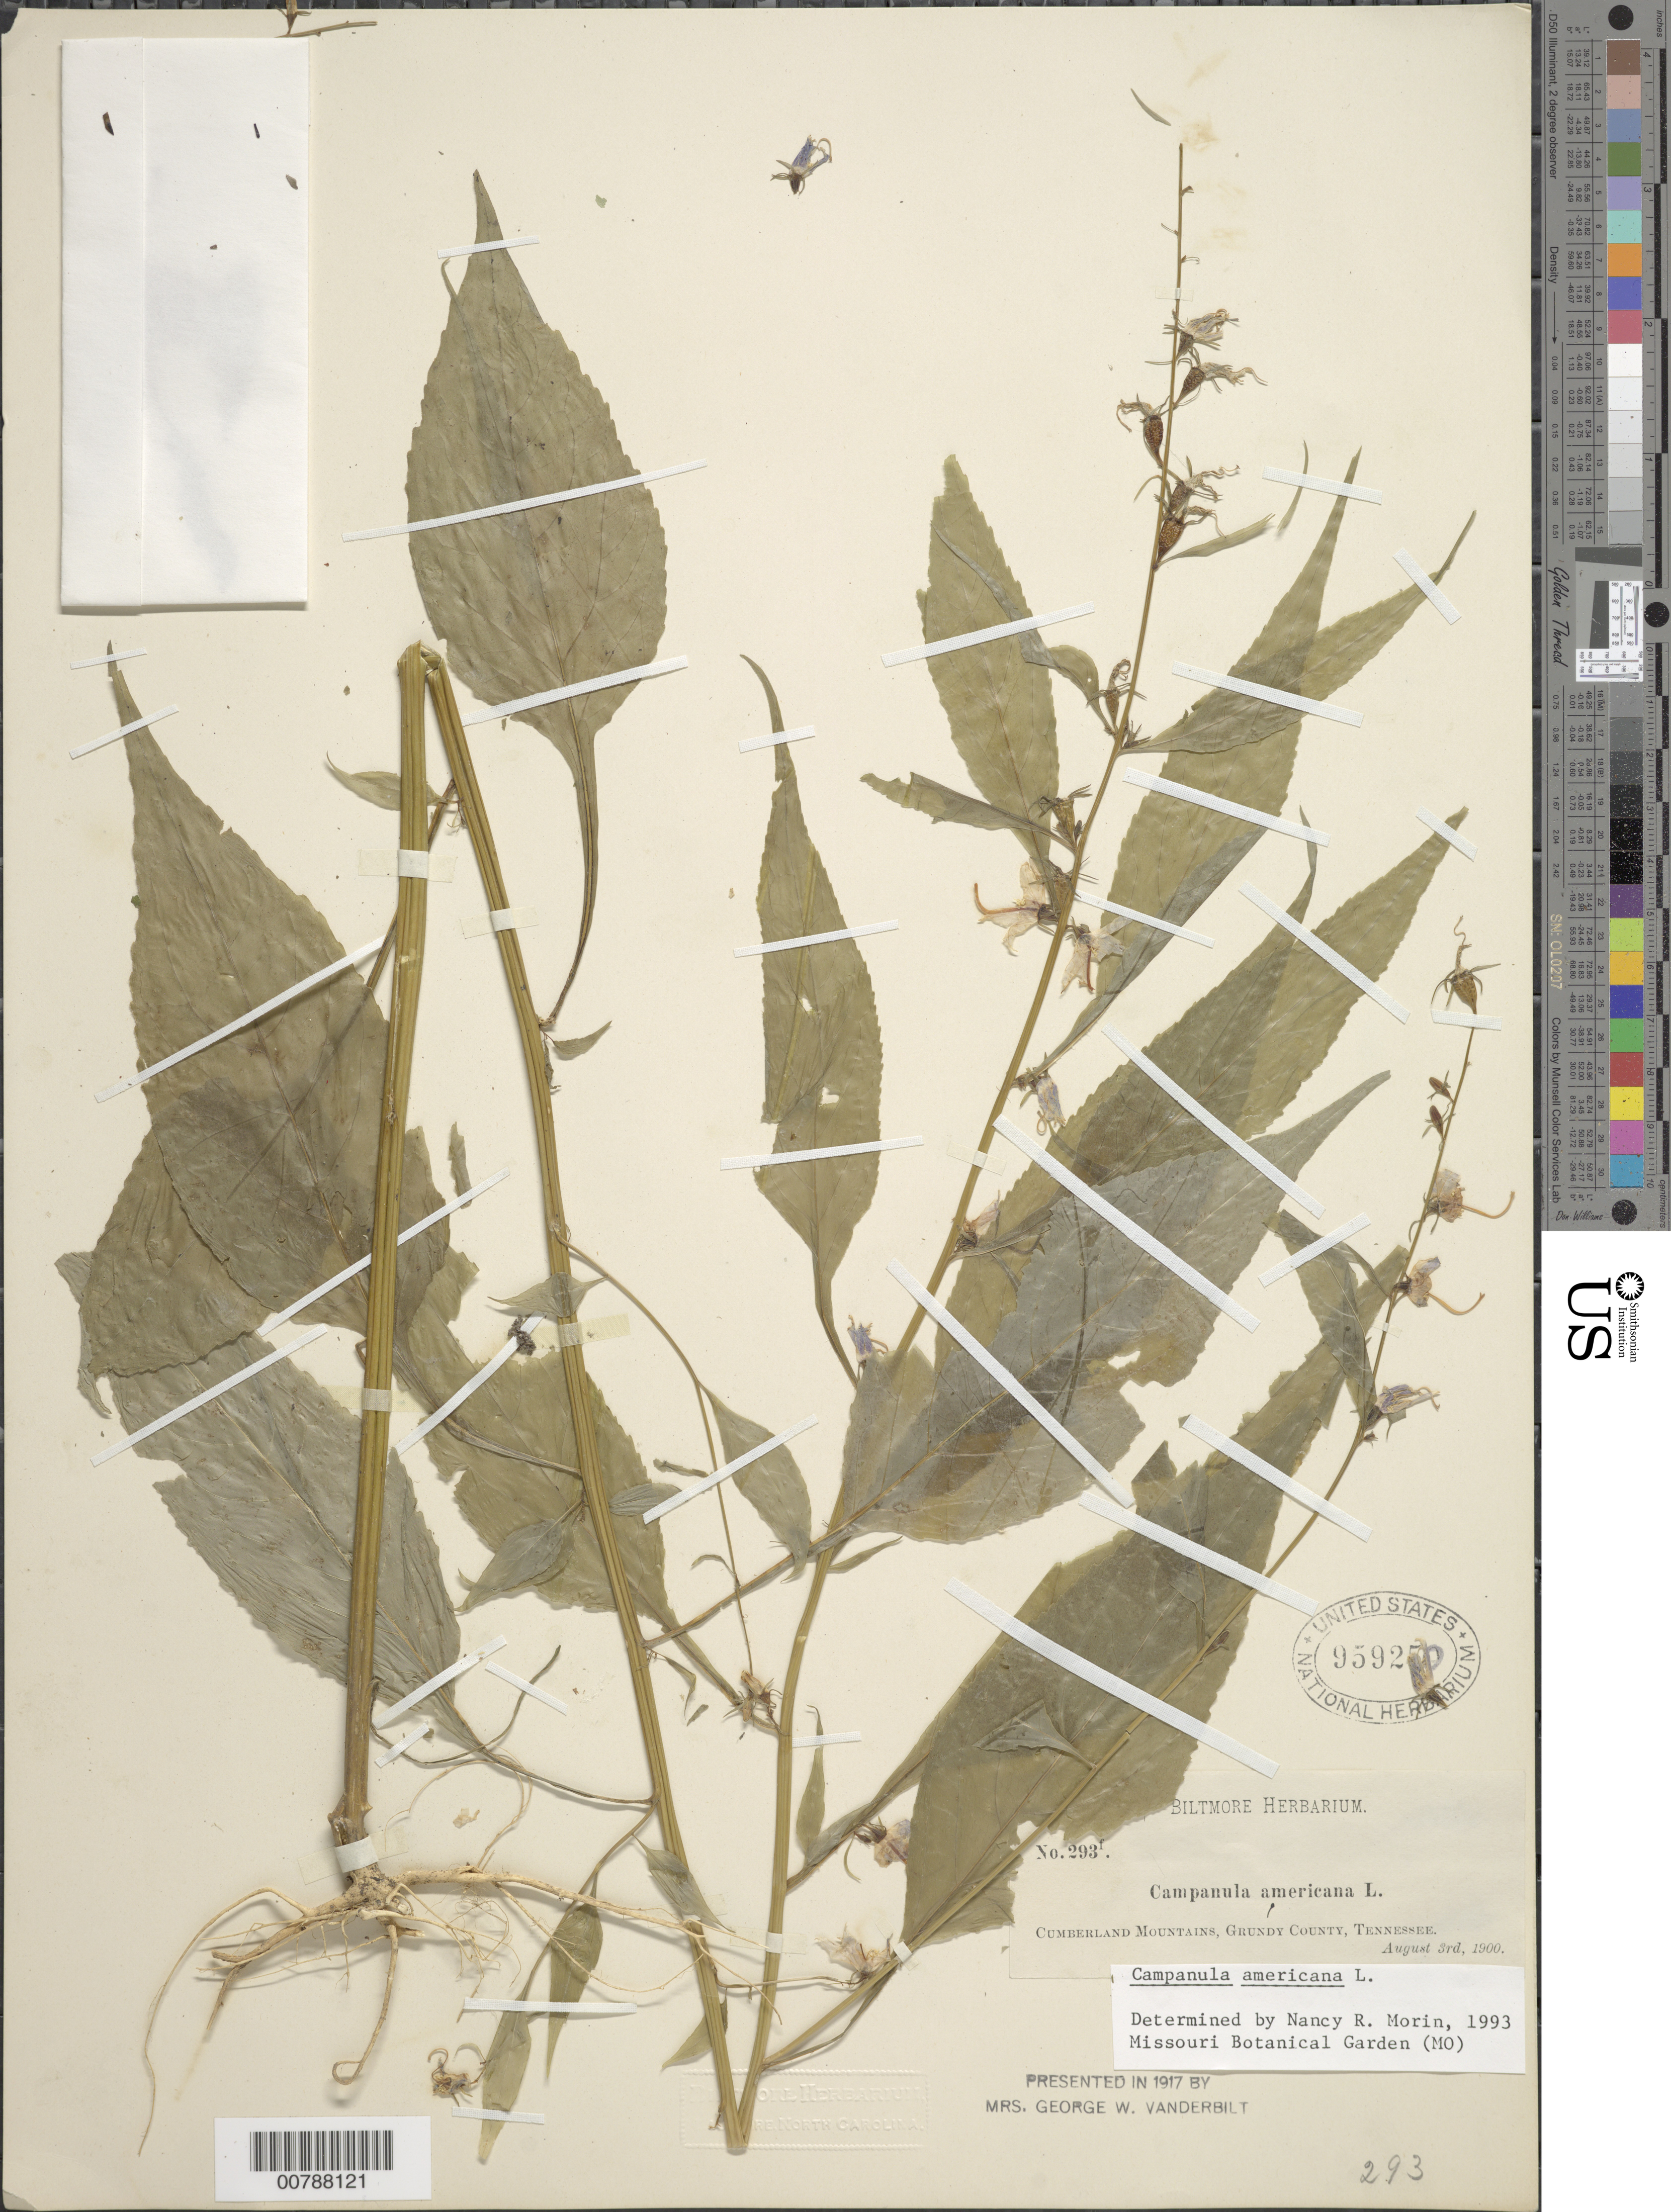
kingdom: Plantae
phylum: Tracheophyta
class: Magnoliopsida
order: Asterales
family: Campanulaceae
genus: Campanula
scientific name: Campanula americana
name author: L.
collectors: ex herb. Biltmore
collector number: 293f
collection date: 1900-08-03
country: United States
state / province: Tennessee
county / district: Grundy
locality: Cumberland Mountains.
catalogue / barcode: US 959250